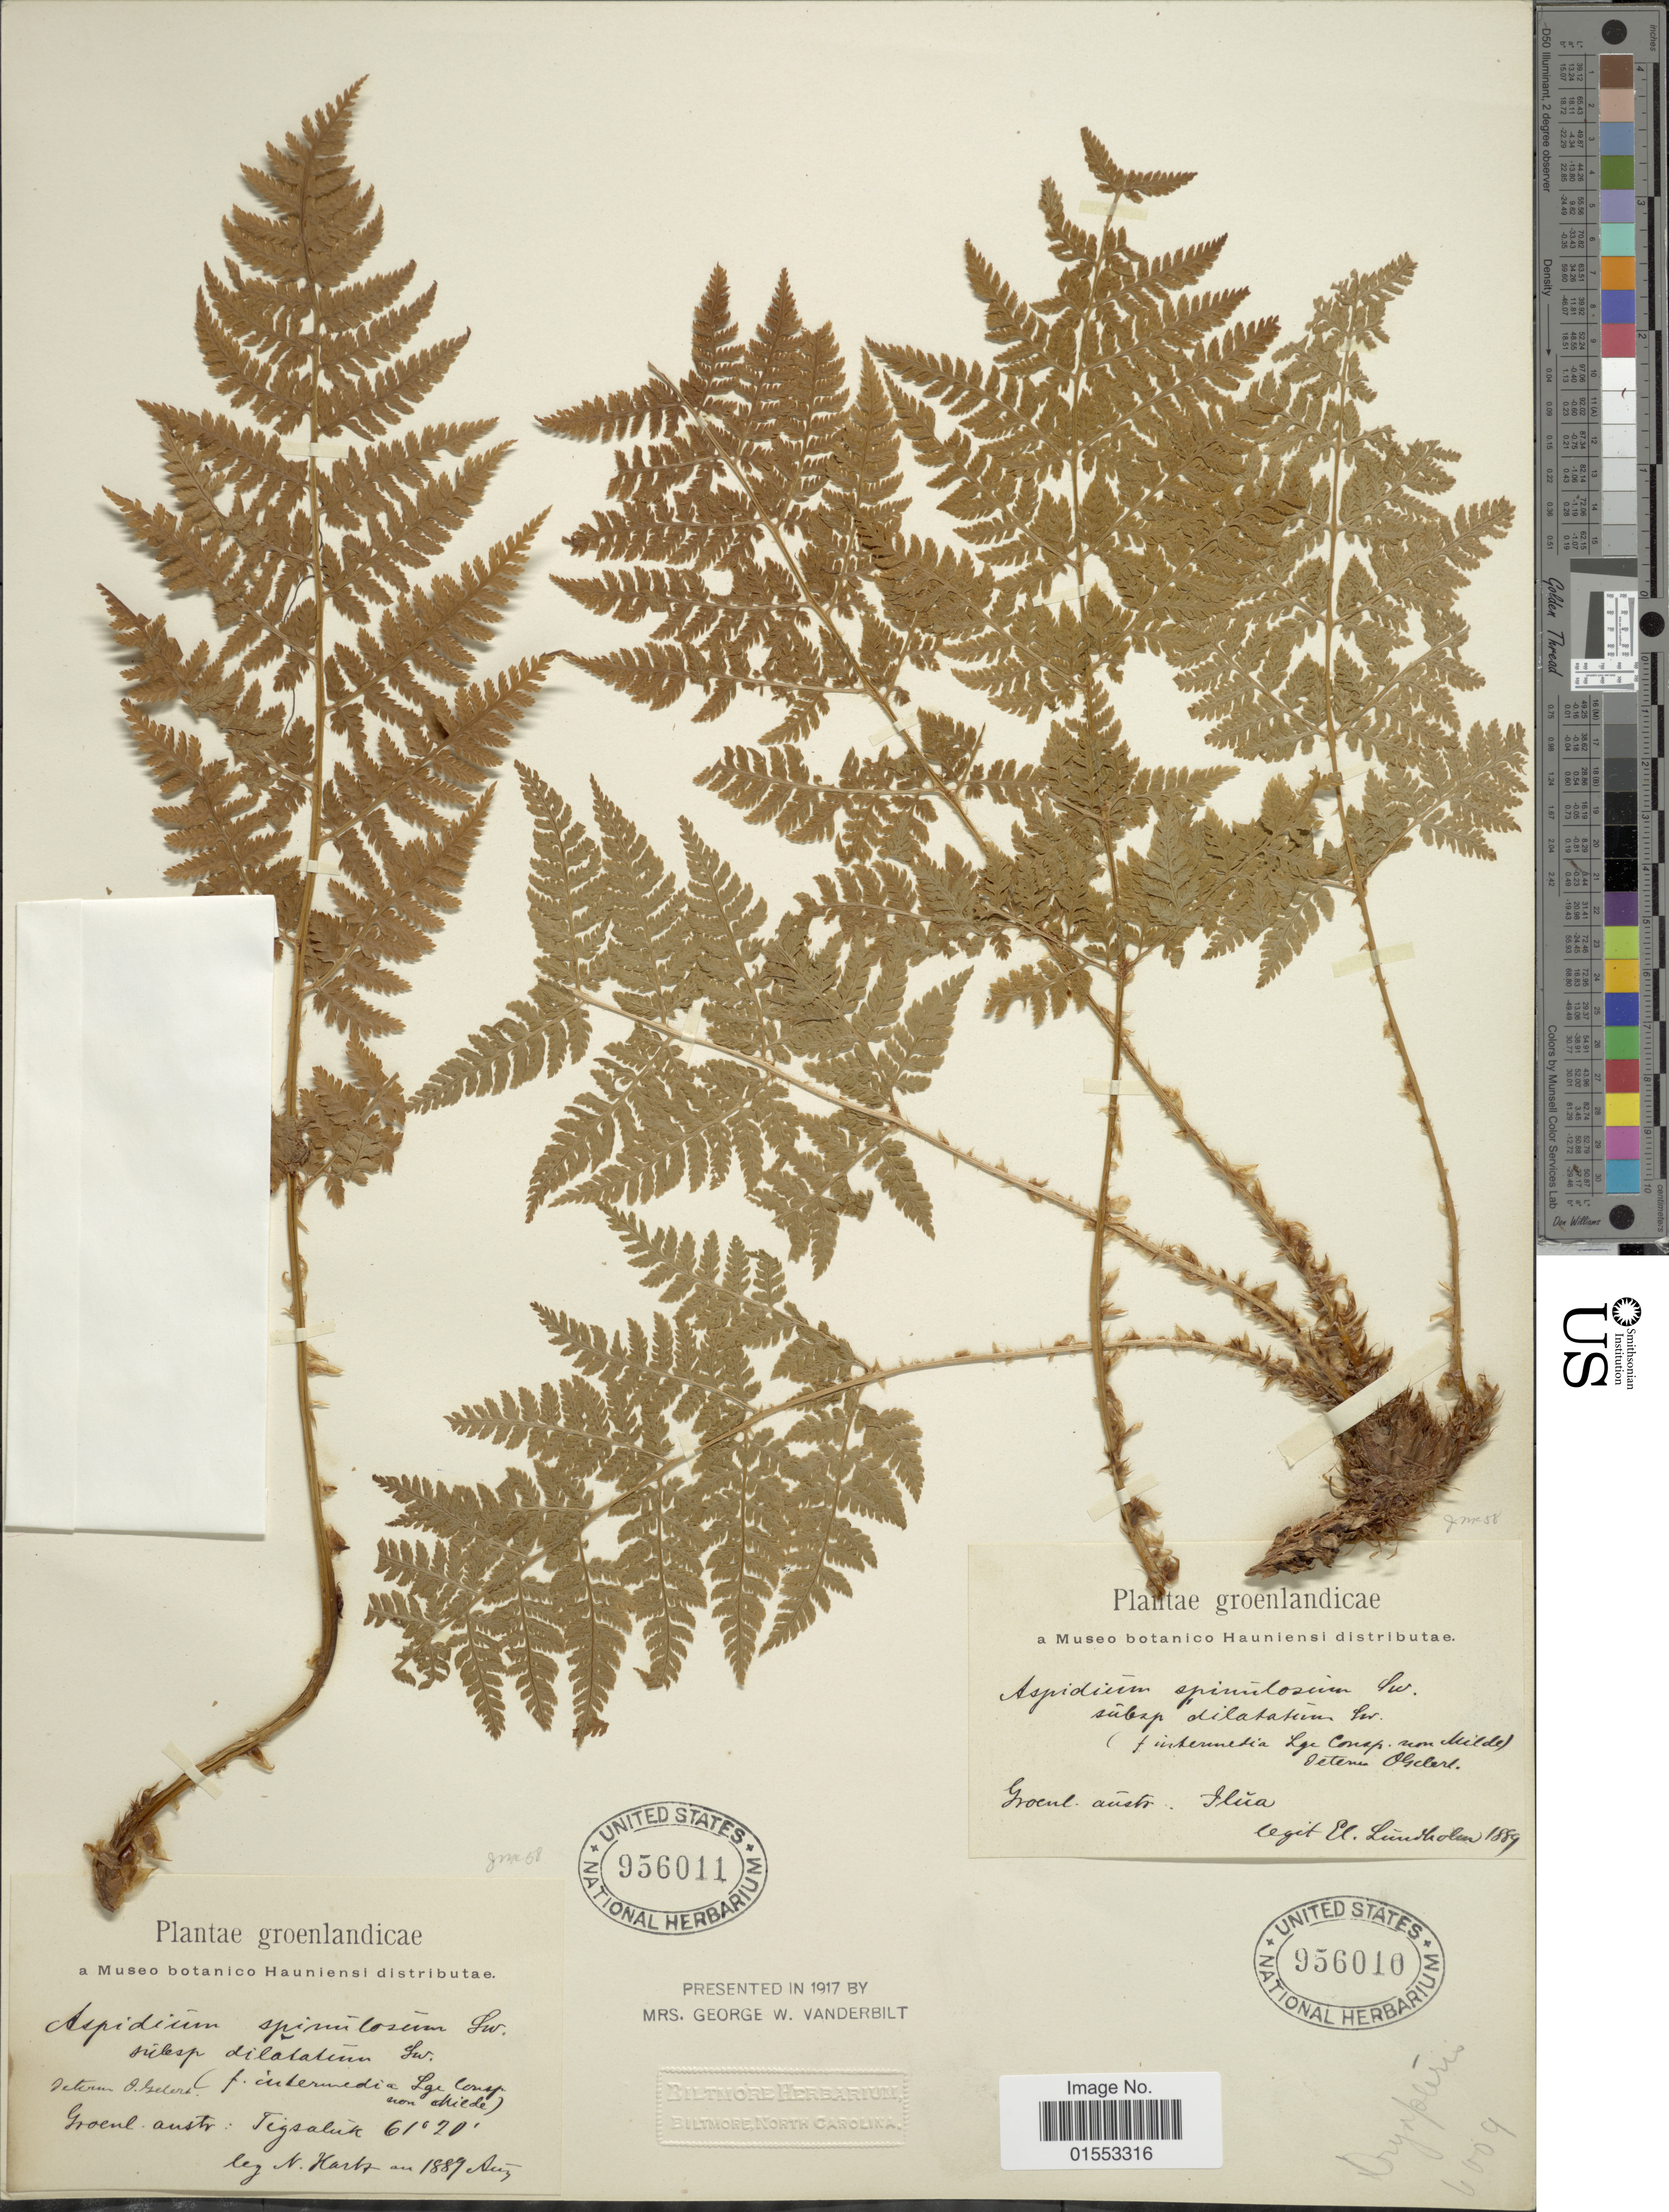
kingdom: Plantae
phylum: Tracheophyta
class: Polypodiopsida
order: Polypodiales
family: Dryopteridaceae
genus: Dryopteris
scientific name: Dryopteris expansa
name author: (C. Presl) Fraser-Jenk. & Jermy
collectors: N. Hartz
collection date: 1889-08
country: Greenland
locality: Groenlandicae, Groenl. austr: Tigsaluk.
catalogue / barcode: US 956011